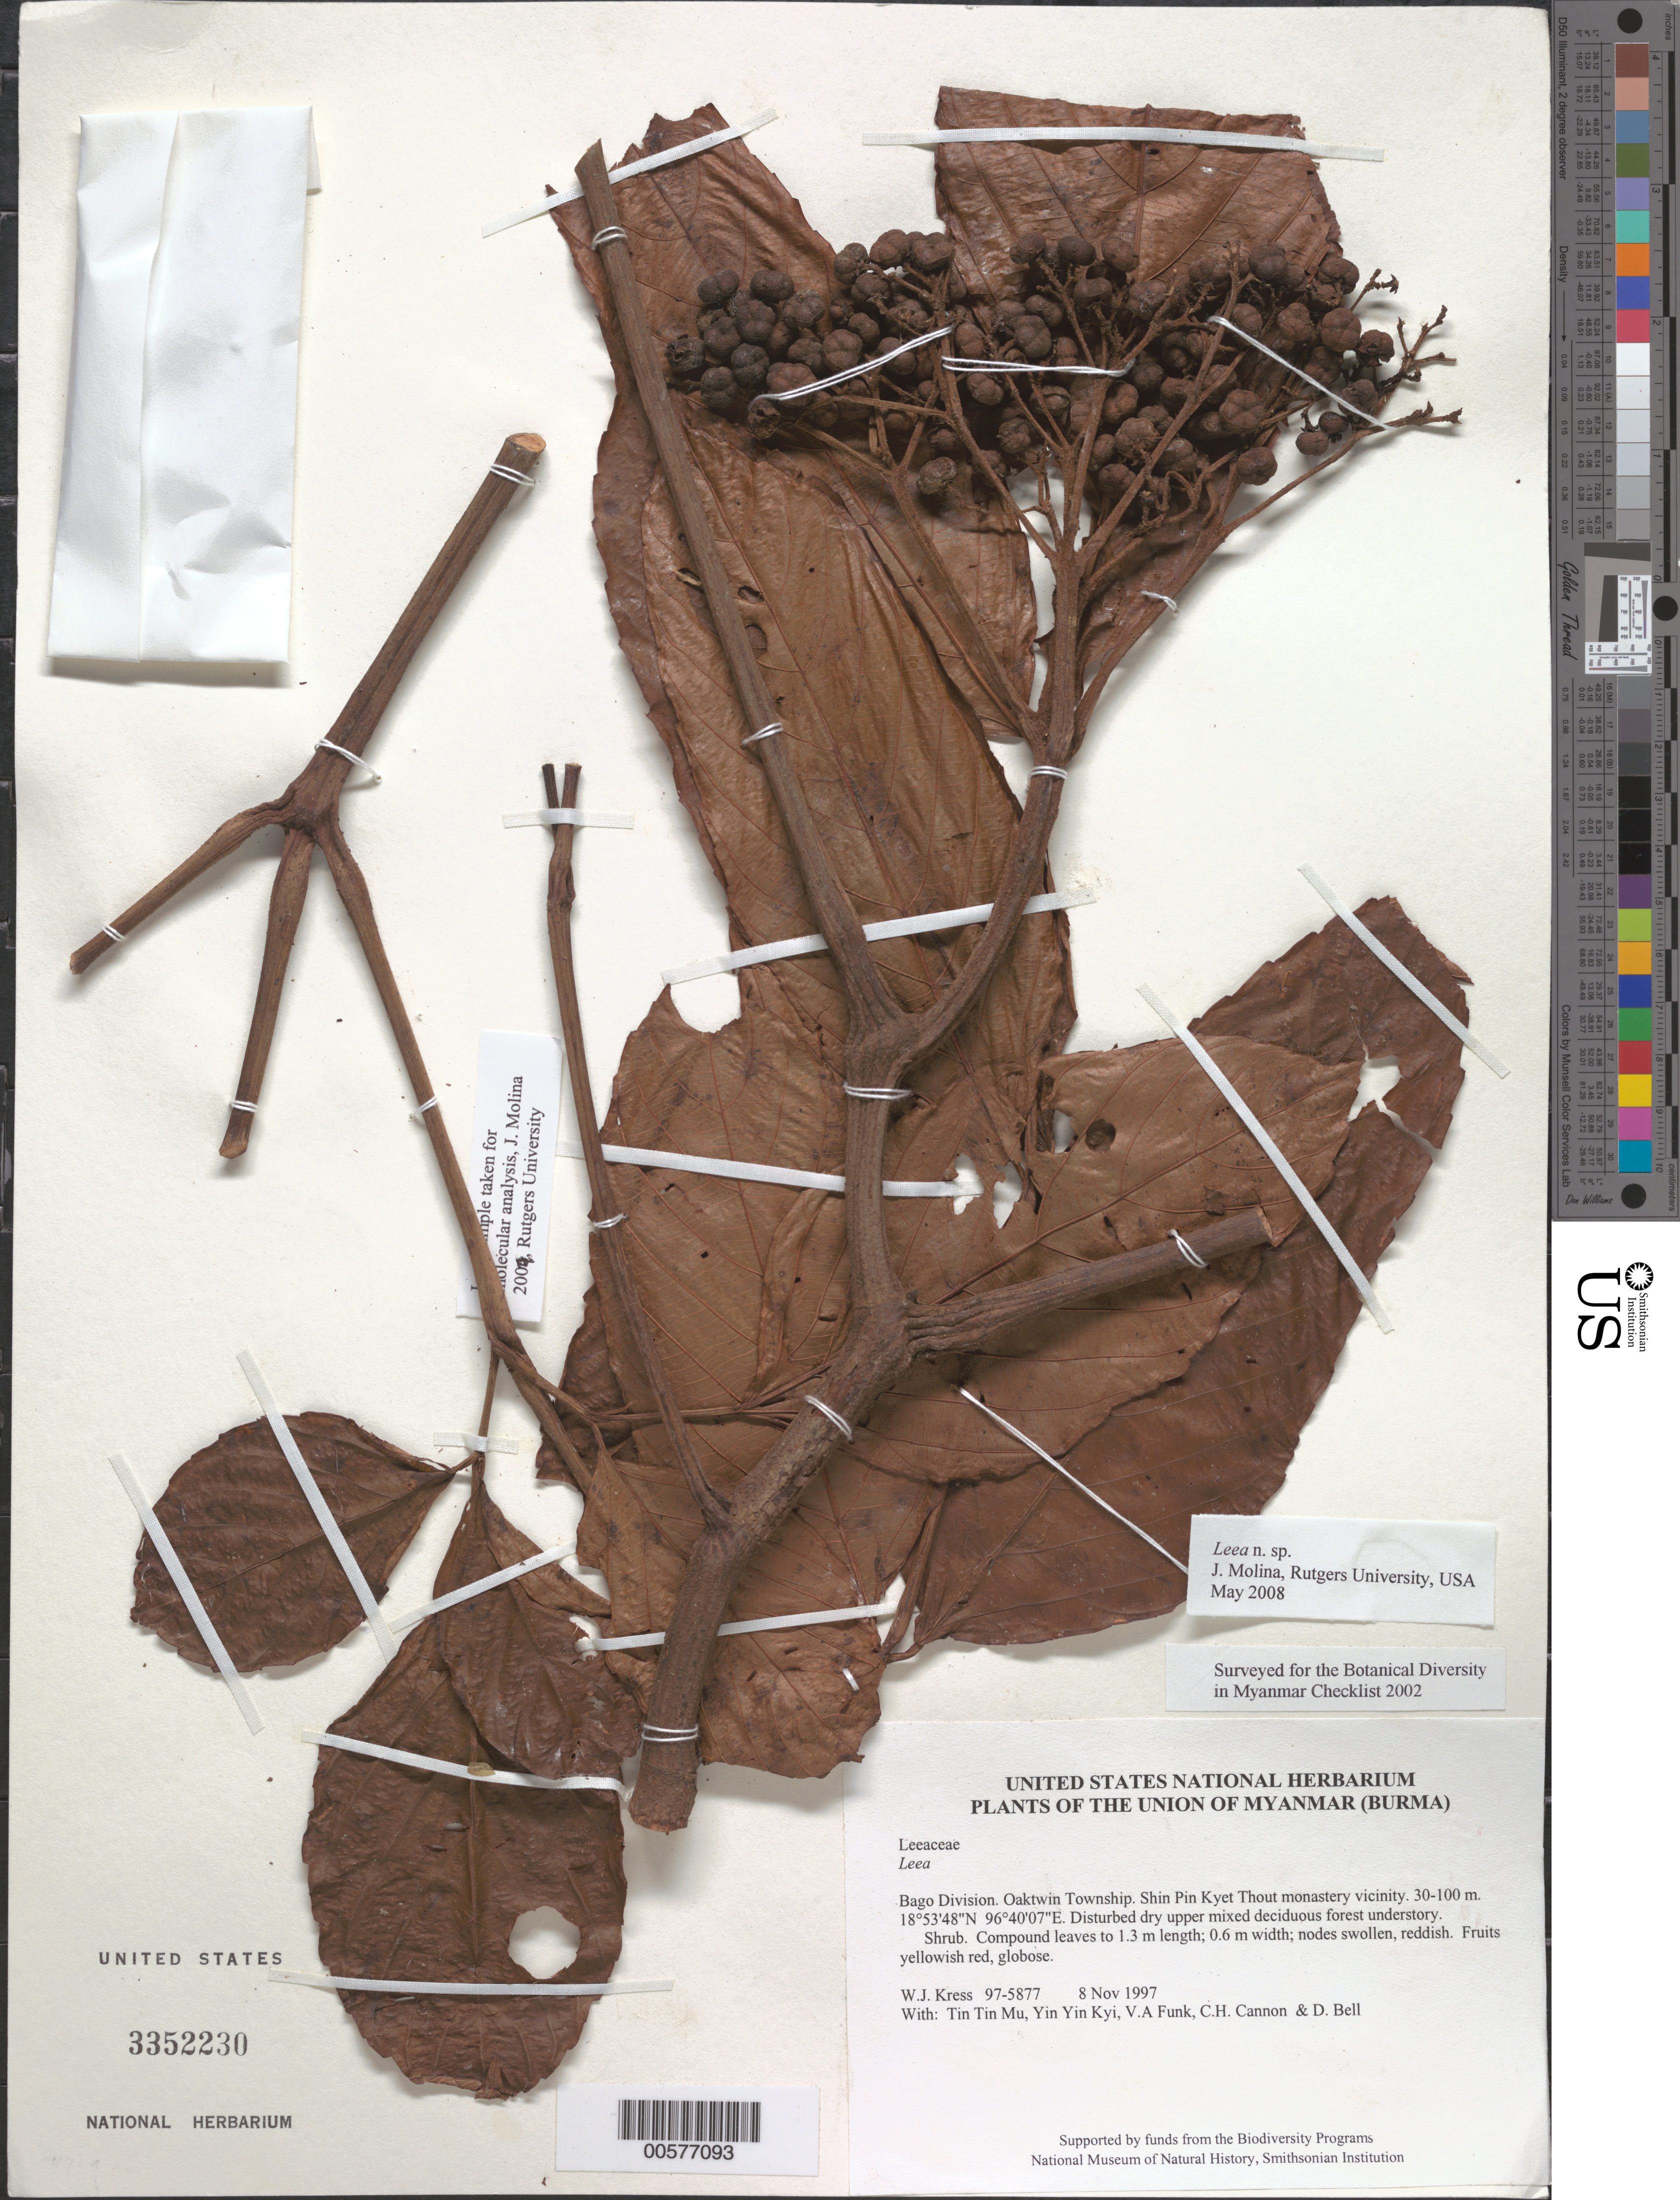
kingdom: Plantae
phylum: Tracheophyta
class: Magnoliopsida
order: Vitales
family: Vitaceae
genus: Leea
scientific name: Leea sp.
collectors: W. J. Kress, Tin Tin Mu, Yin Yin Kyi, V. Funk, C. H. Cannon & D. A. Bell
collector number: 97-5877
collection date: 1997-11-08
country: Myanmar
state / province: Bago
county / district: Oaktwin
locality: Shin Pin Kyet Thout monastery vicinity.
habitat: Disturbed dry upper mixed deciduous forest understory.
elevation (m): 30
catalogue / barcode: US 3352230